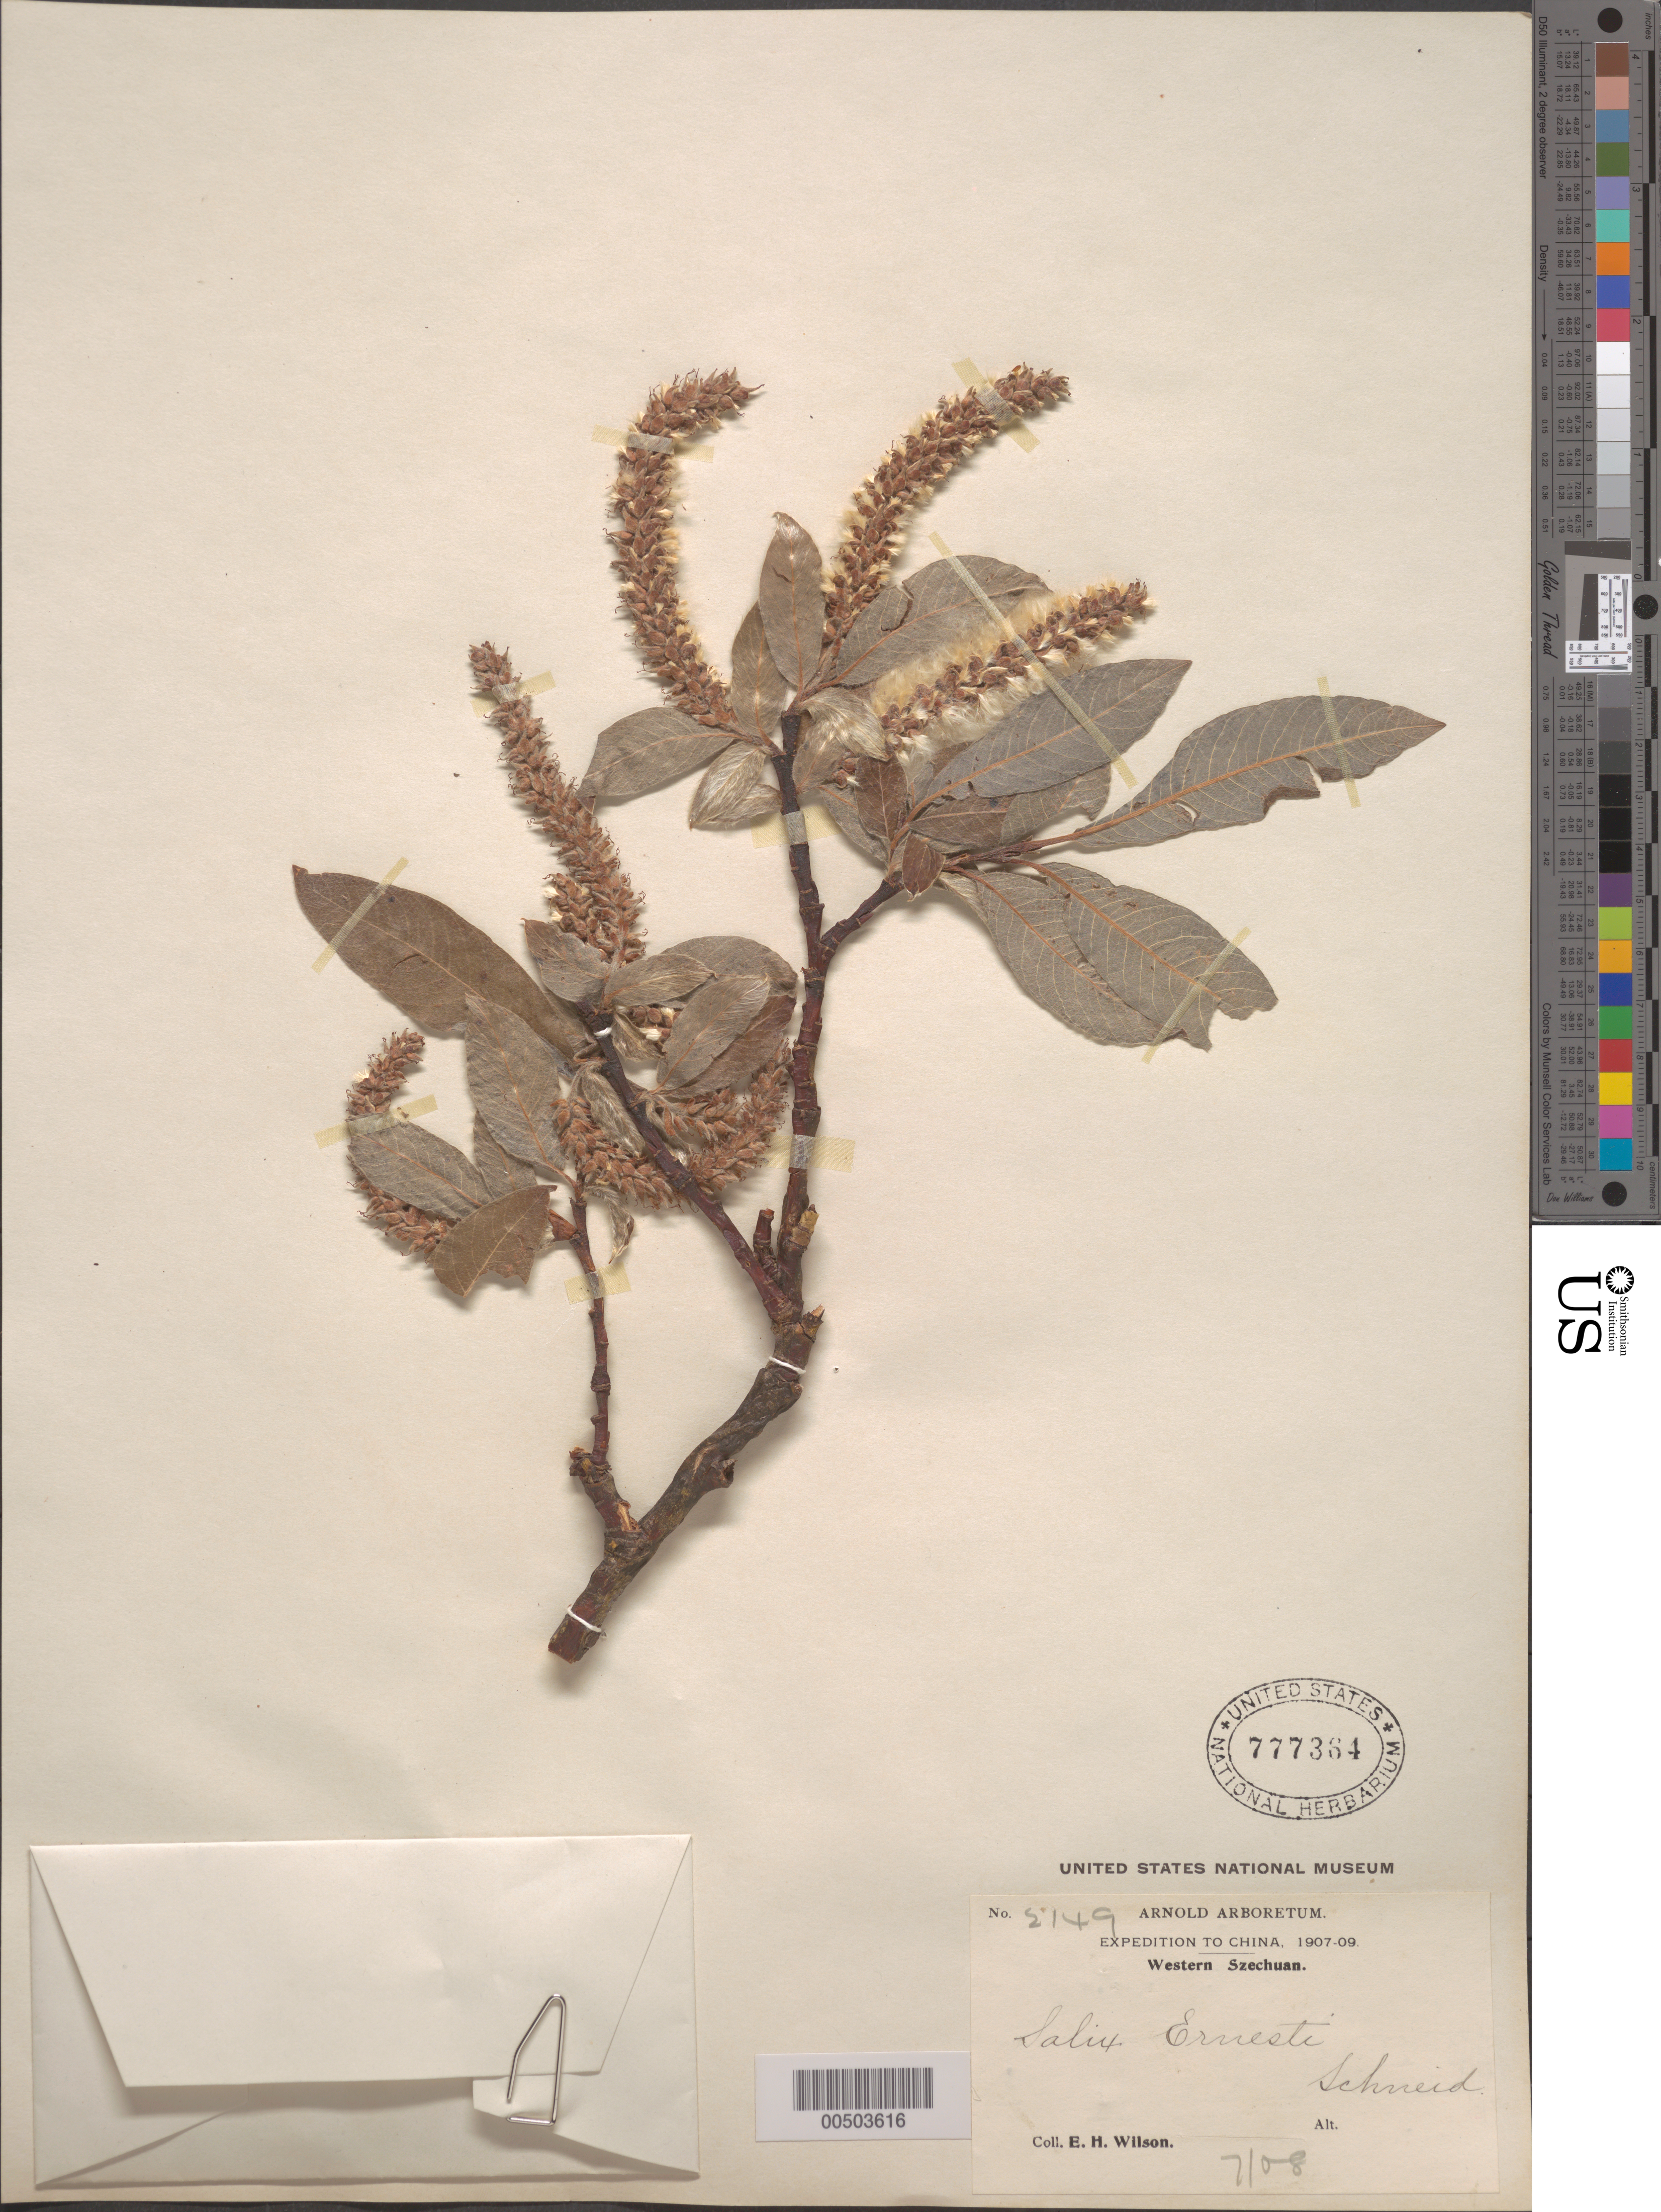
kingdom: Plantae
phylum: Tracheophyta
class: Magnoliopsida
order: Malpighiales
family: Salicaceae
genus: Salix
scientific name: Salix ernestii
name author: C.K. Schneid. in Sarg.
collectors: E. H. Wilson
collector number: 2149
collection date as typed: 1907 to -- --- 1909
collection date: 1907/1909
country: China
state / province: Sichuan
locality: Western Szechuan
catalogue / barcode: US 777364